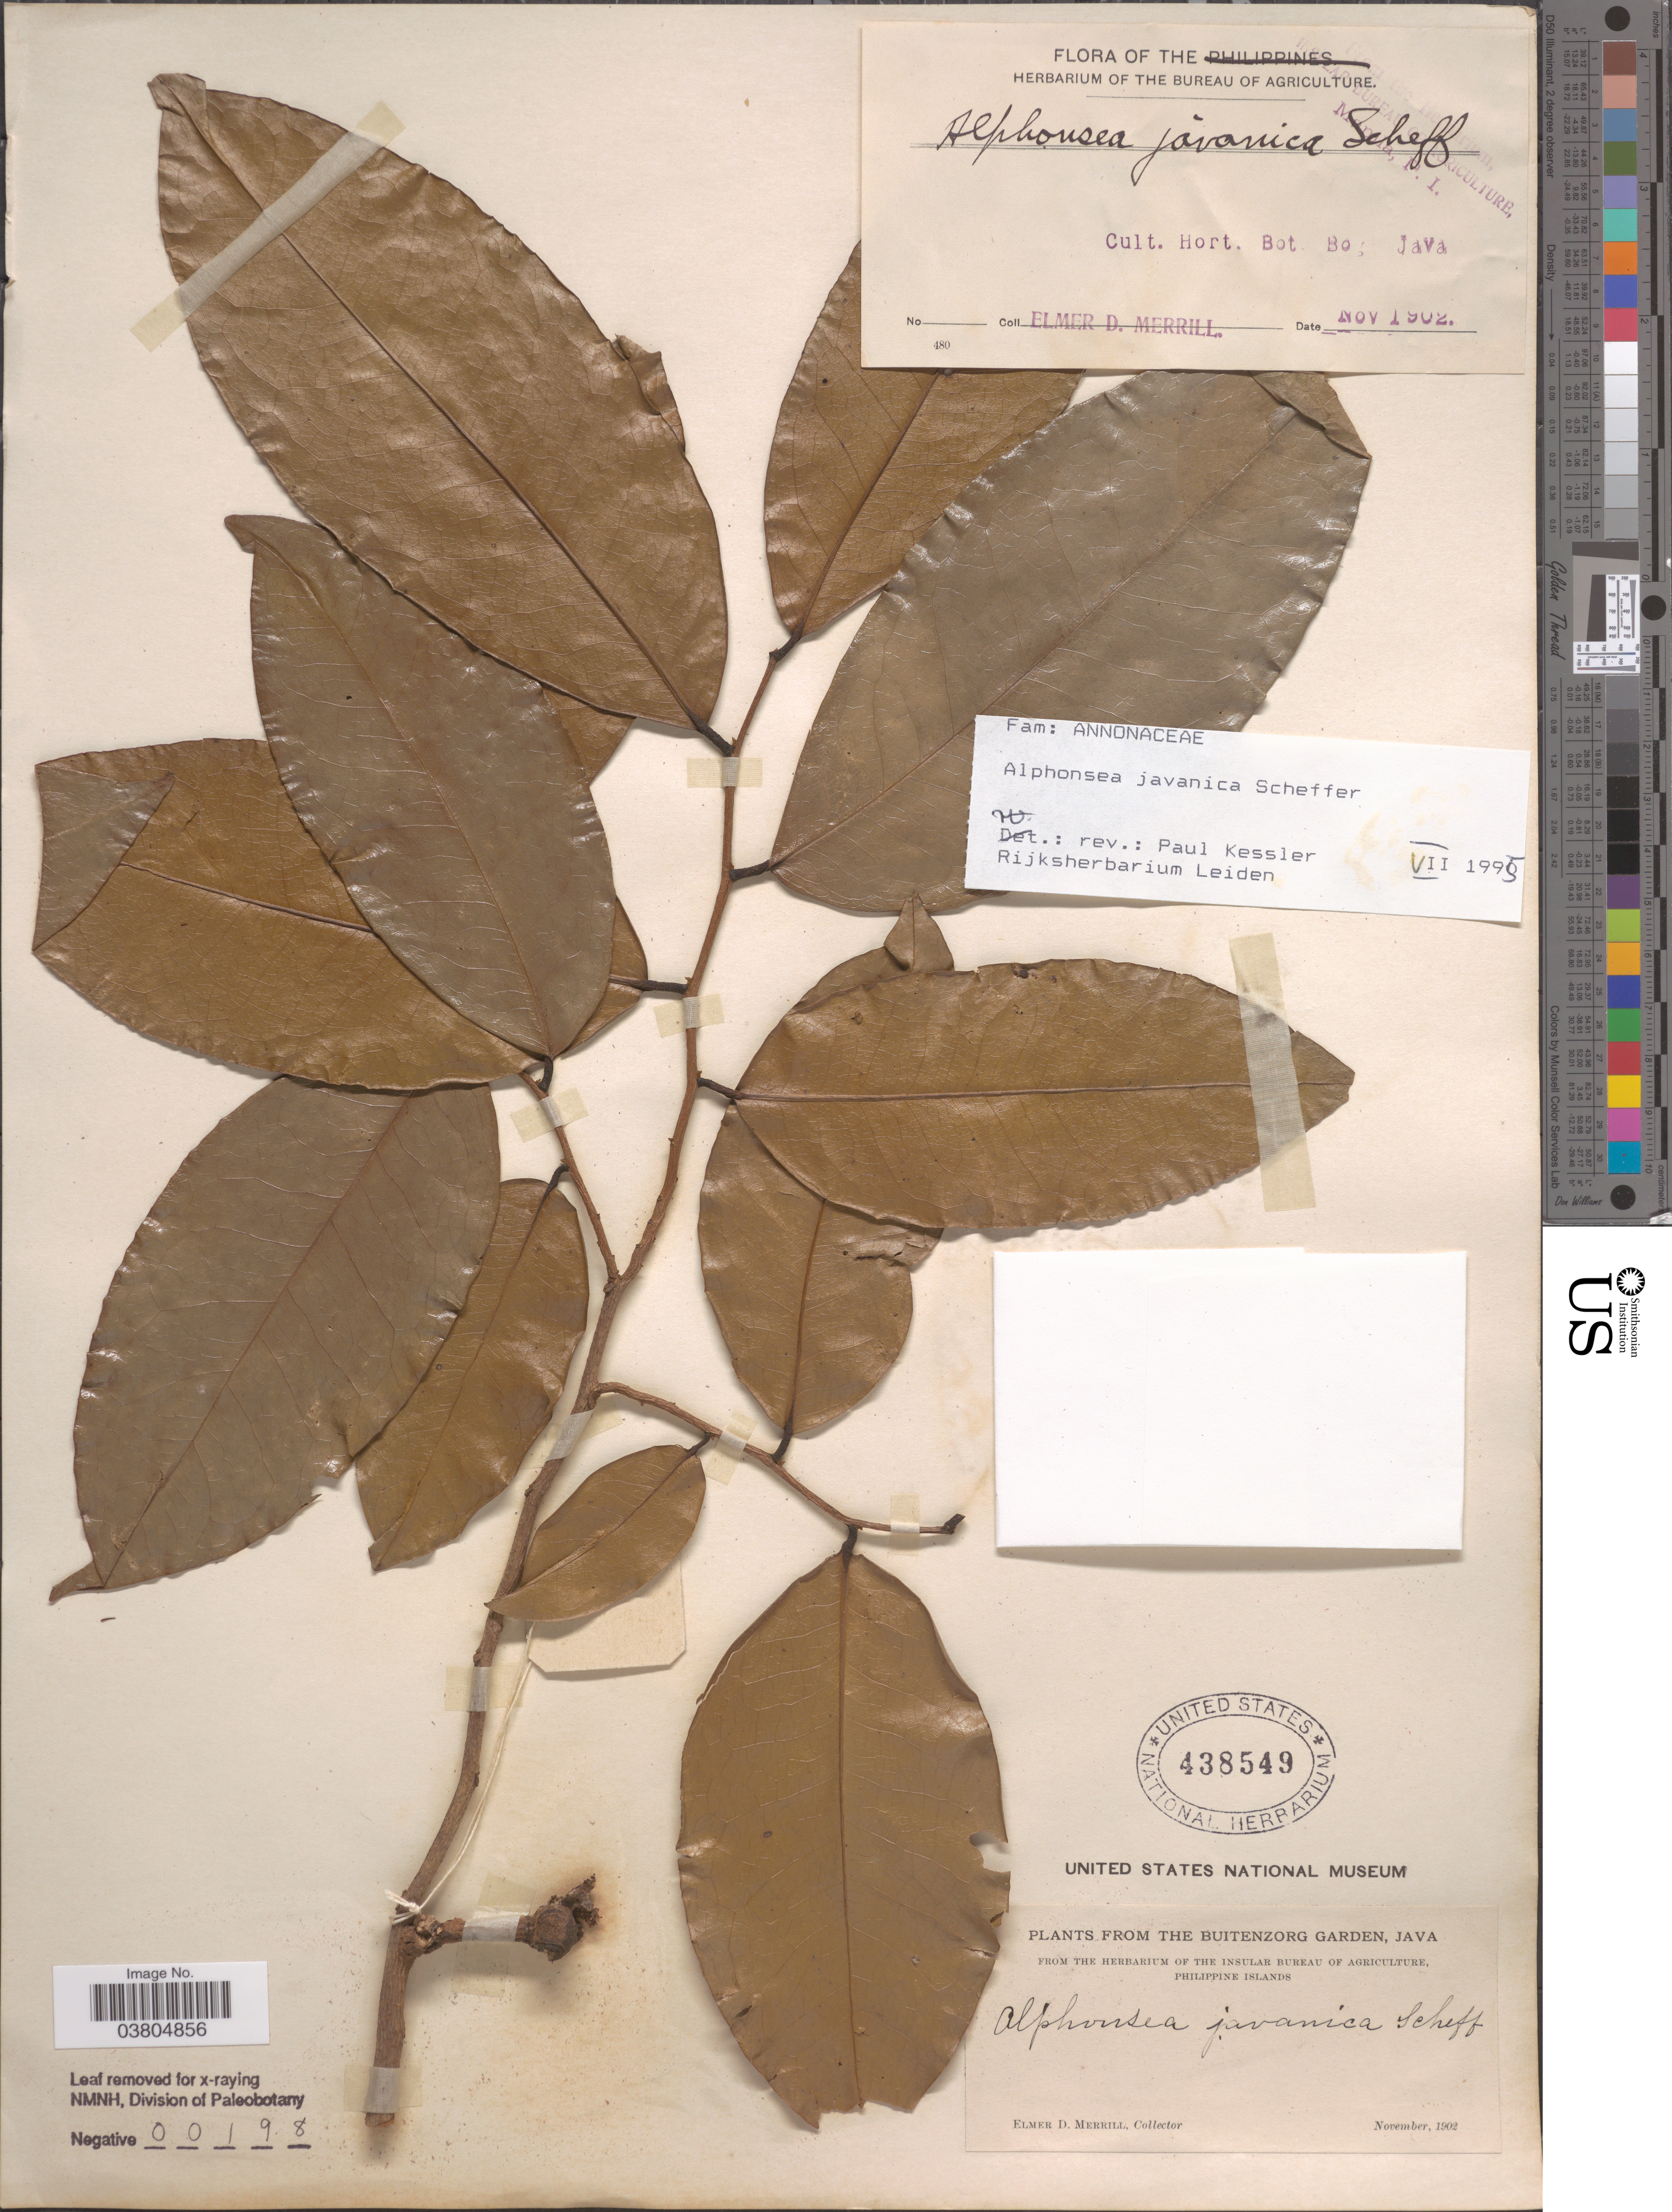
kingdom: Plantae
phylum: Tracheophyta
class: Magnoliopsida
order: Magnoliales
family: Annonaceae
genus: Alphonsea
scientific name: Alphonsea javanica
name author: Scheff.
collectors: E. D. Merrill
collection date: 1902-11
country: Indonesia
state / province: Java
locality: Cult. Hort. Bot. Bog. Java. The Buitenzorg Garden.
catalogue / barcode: US 438549